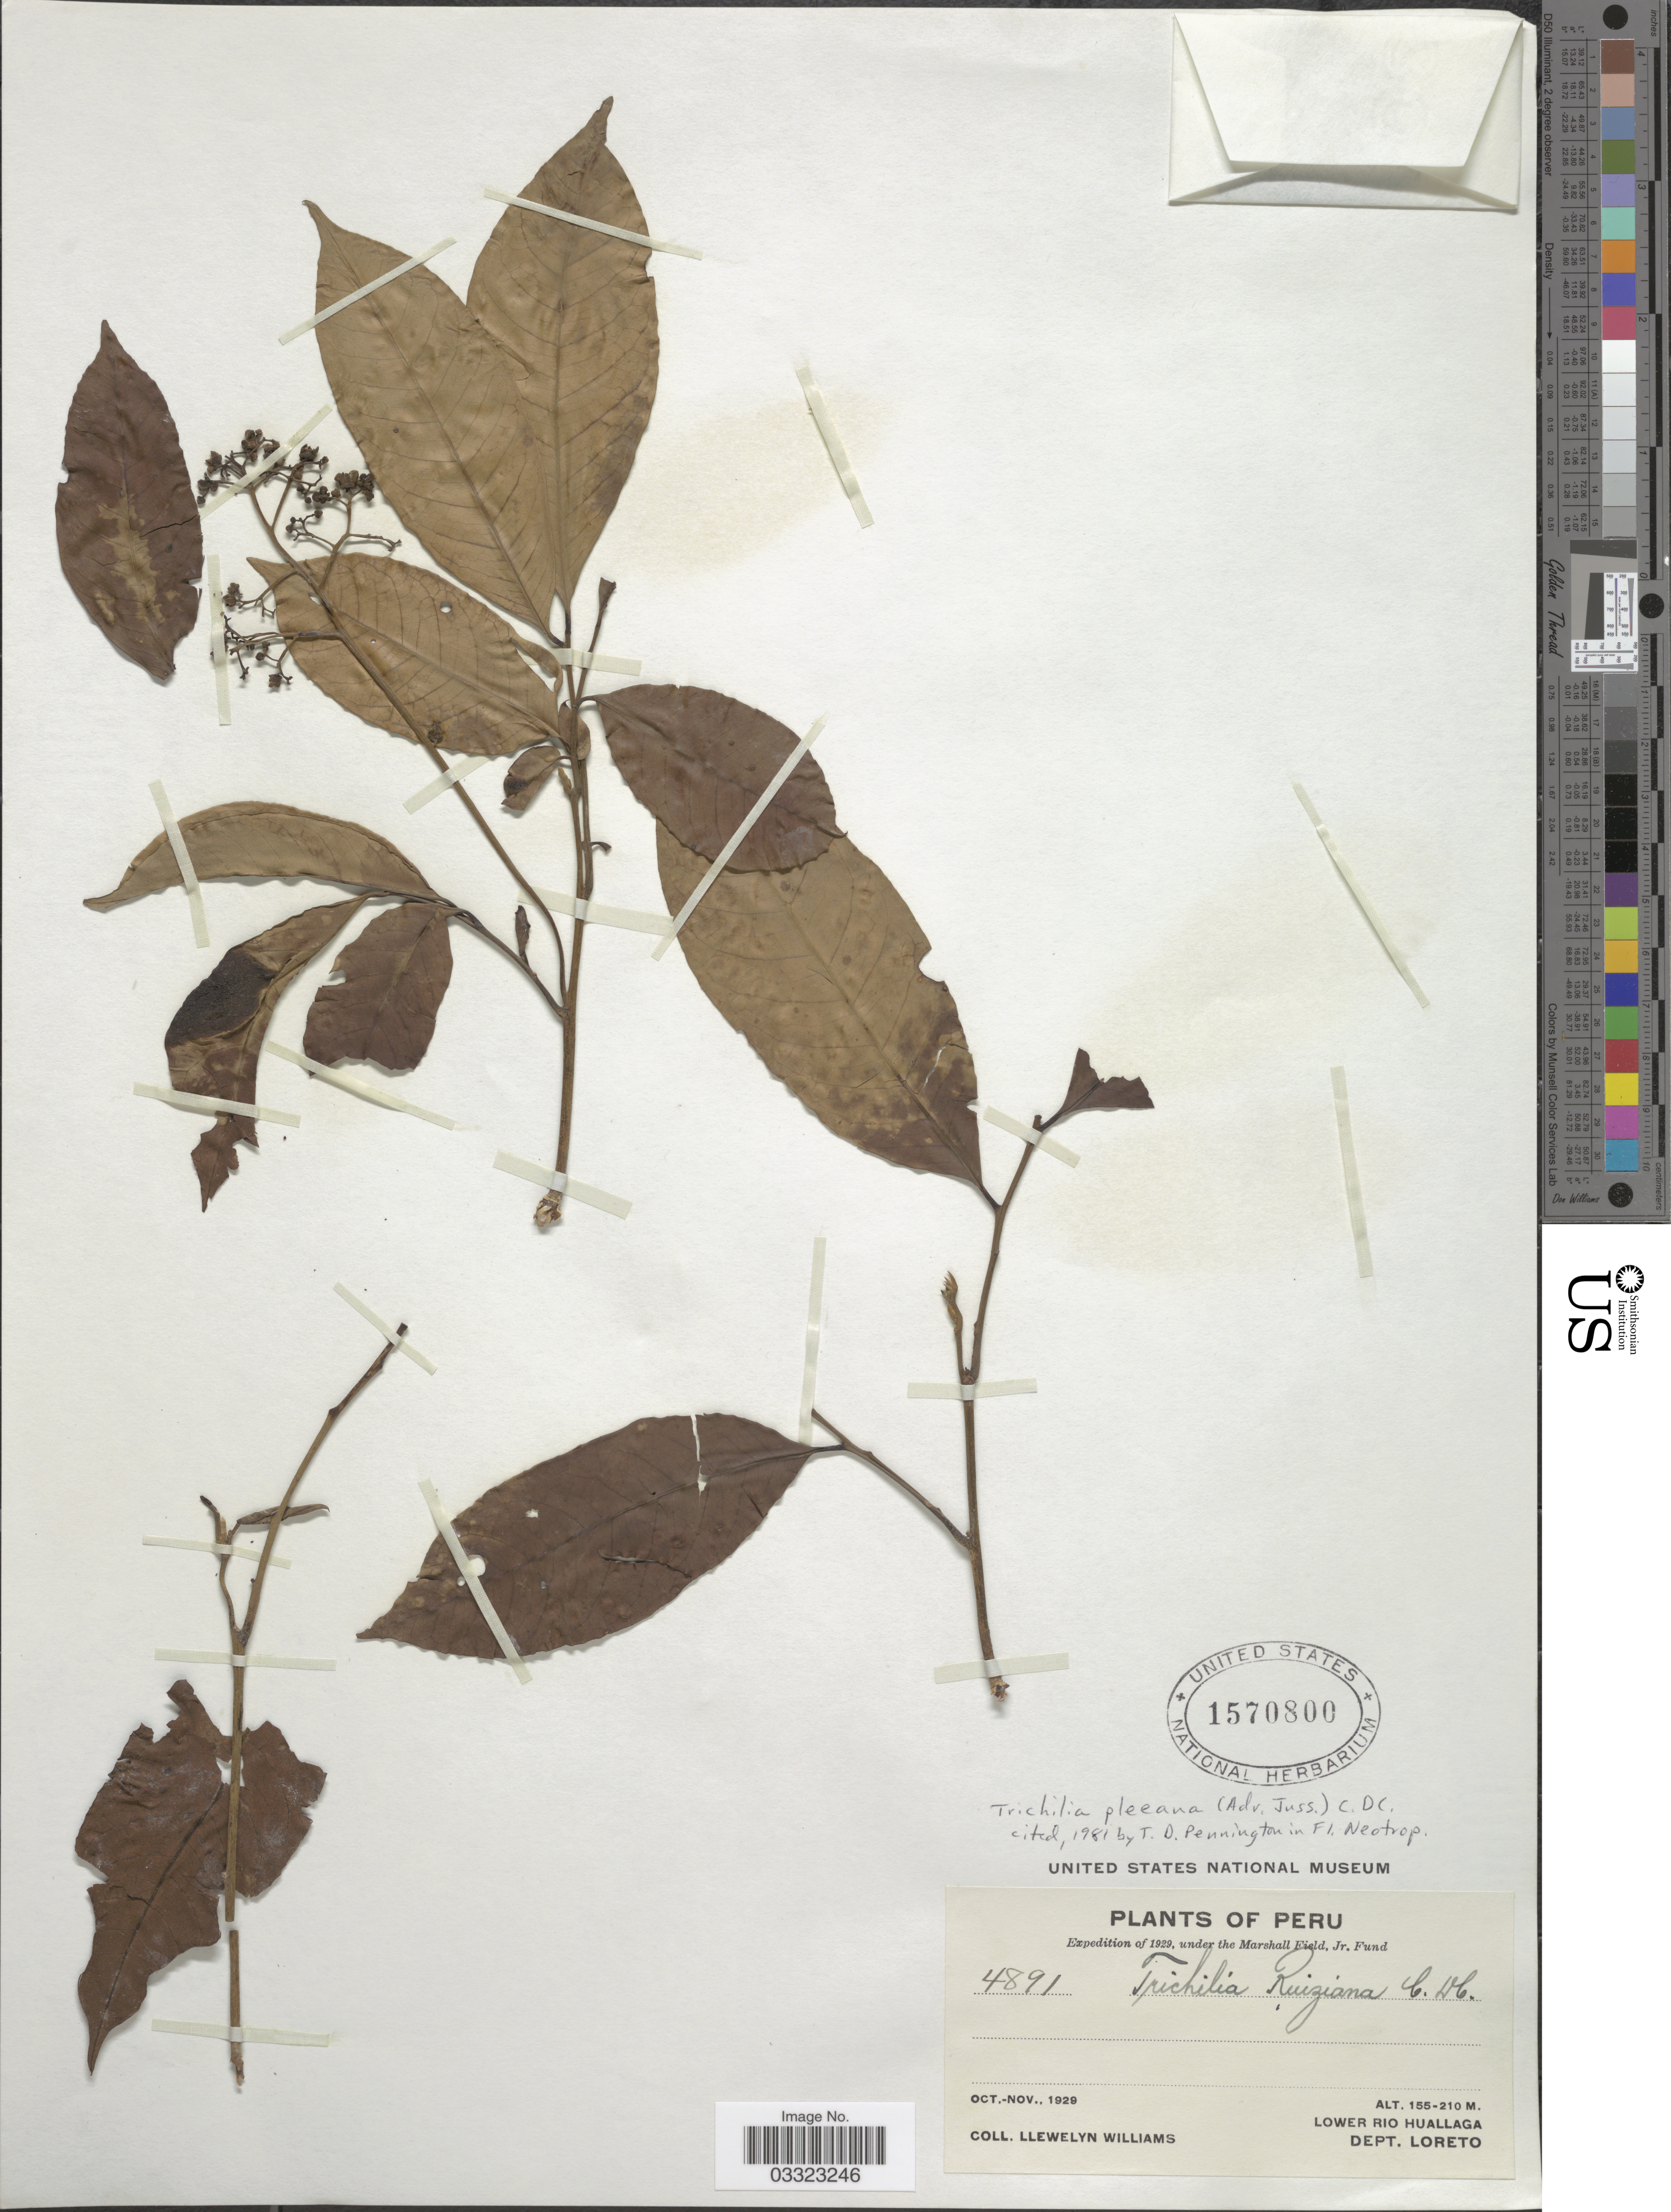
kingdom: Plantae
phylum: Tracheophyta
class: Magnoliopsida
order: Sapindales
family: Meliaceae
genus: Trichilia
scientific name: Trichilia pleeana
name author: (A. Juss.) C. DC.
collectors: Ll. Williams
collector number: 4891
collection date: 1929-10/1929-11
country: Peru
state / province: Loreto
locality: Lower Rio Huallaga. Dept. Loreto.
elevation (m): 155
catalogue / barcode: US 1570800